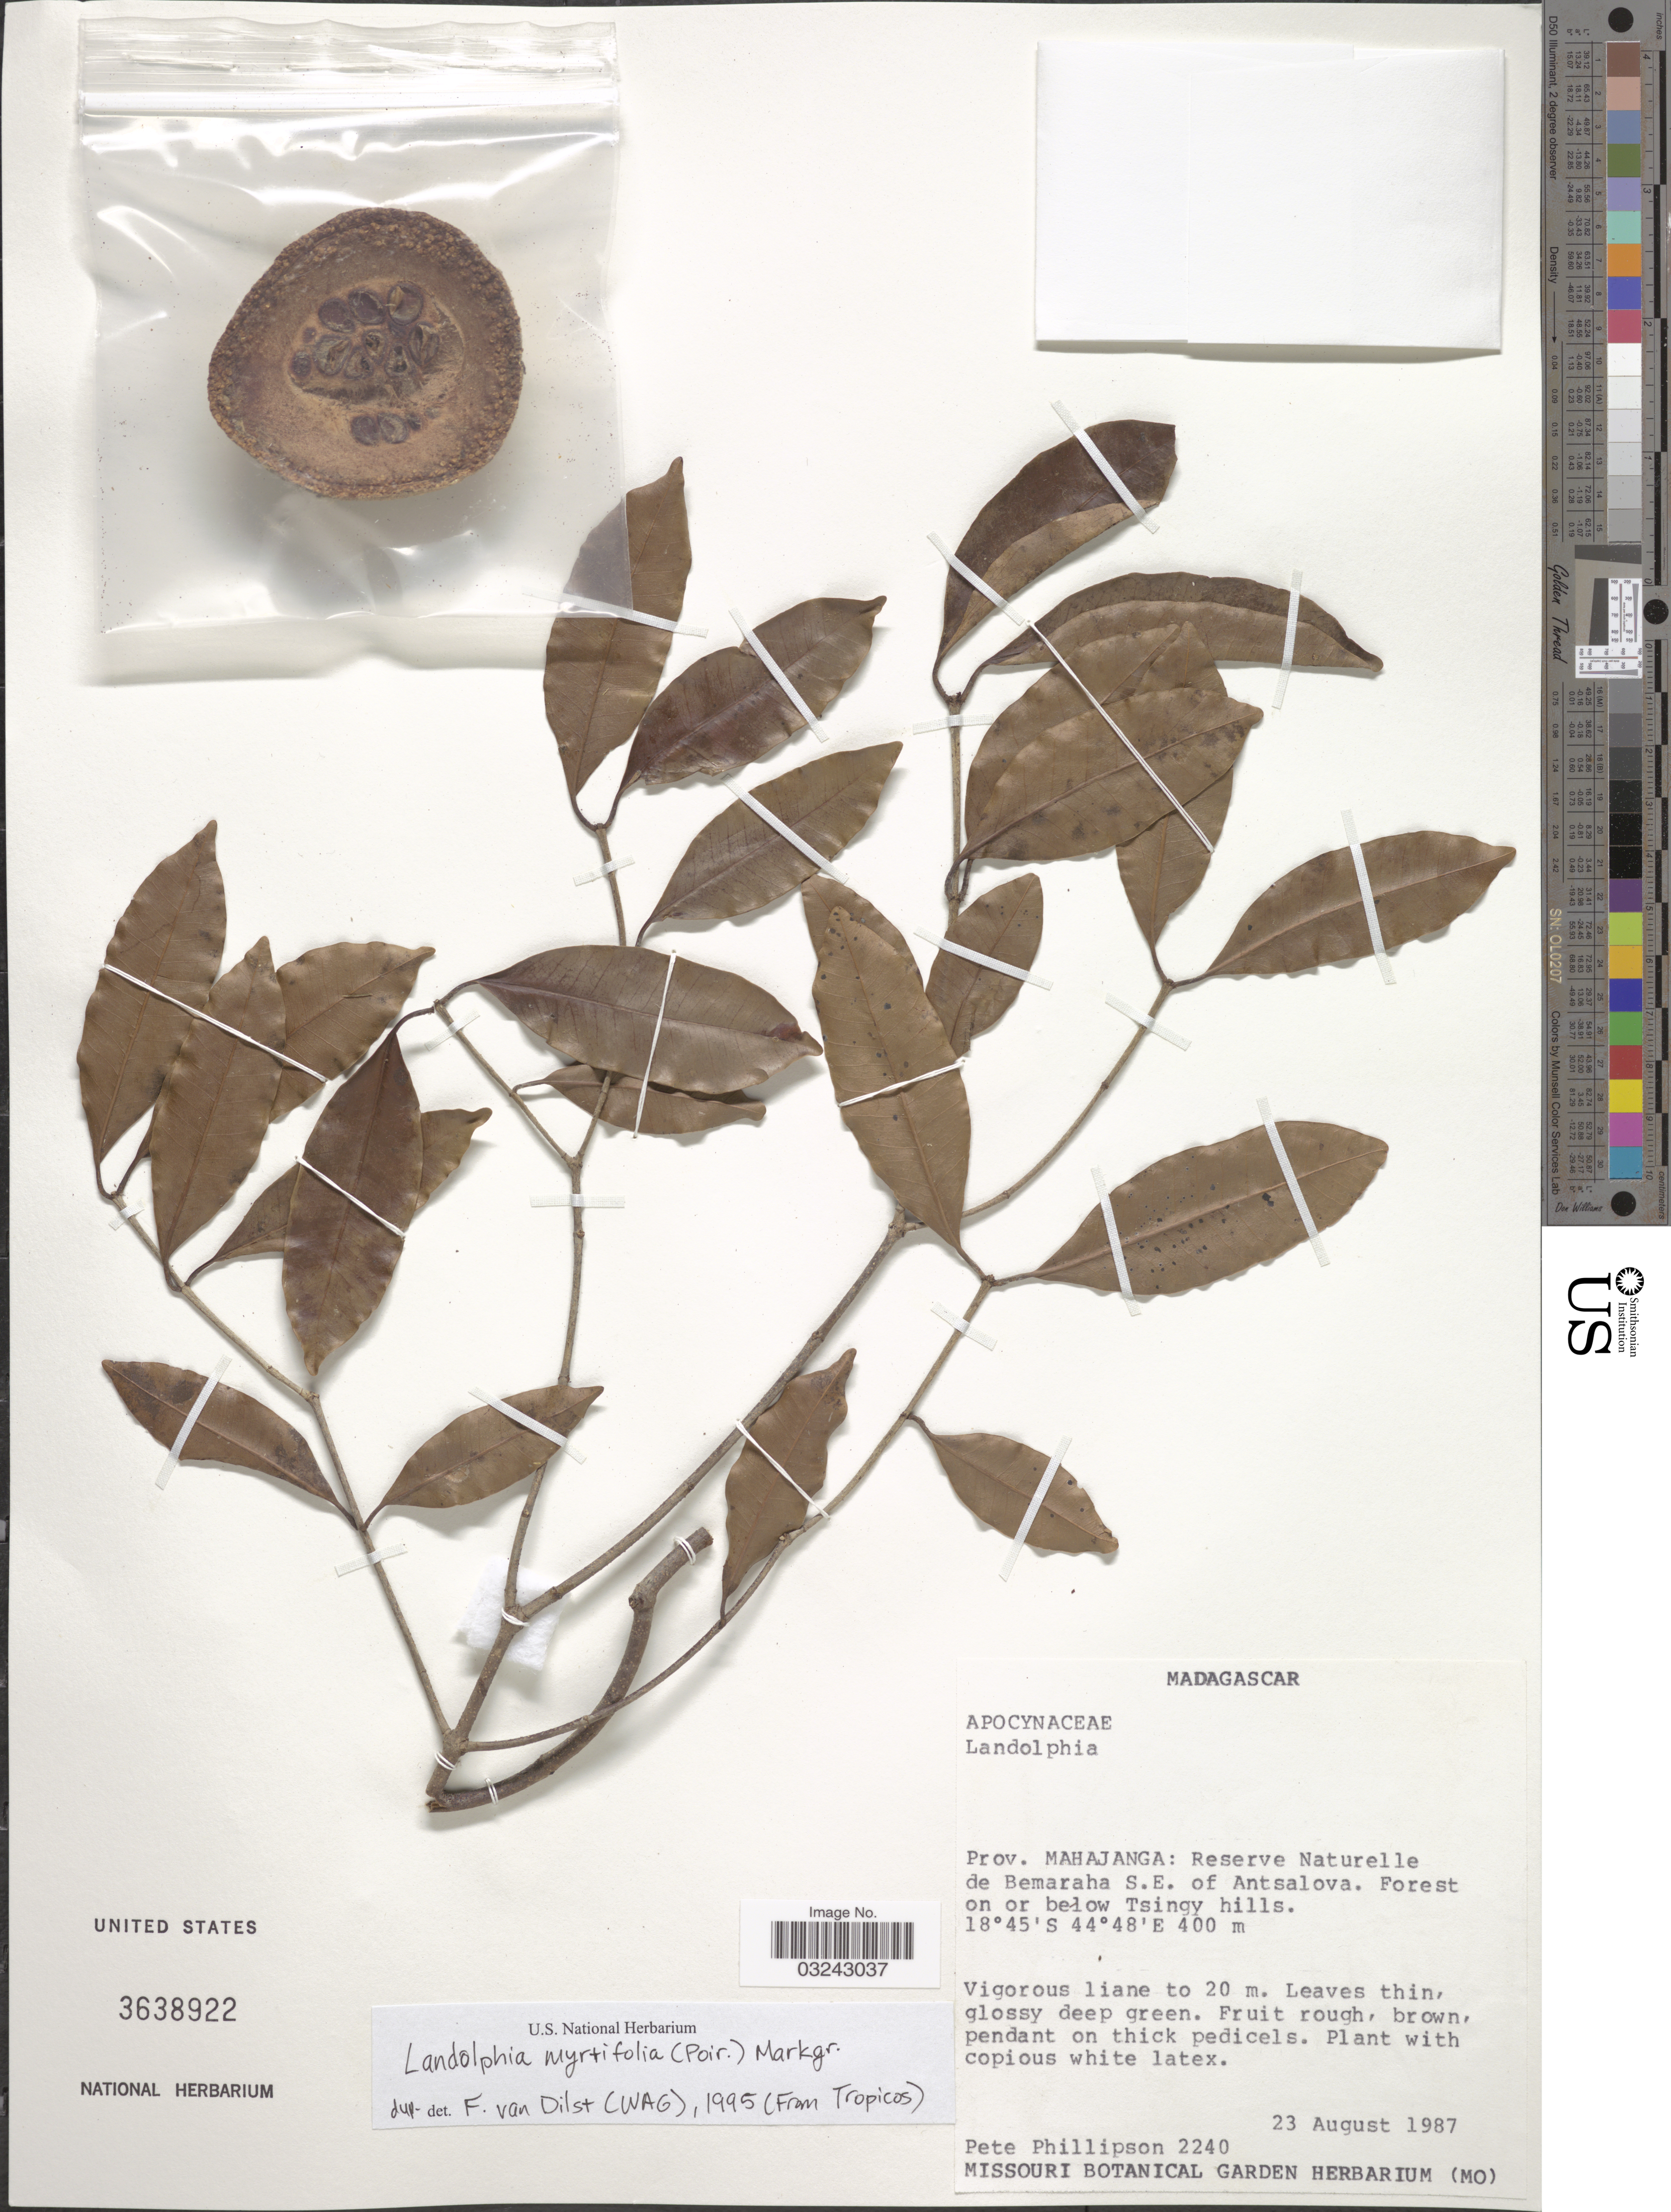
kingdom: Plantae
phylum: Tracheophyta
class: Magnoliopsida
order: Gentianales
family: Apocynaceae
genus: Landolphia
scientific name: Landolphia myrtifolia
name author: (Poir.) Markgr.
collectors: P. B. Phillipson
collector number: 2240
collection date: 1987-08-23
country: Madagascar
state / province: Melaky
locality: Reserve Naturelle de Bemaraha S.E. of Antsalova. Forest on or below Tsingy hills.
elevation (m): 400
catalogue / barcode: US 3638922